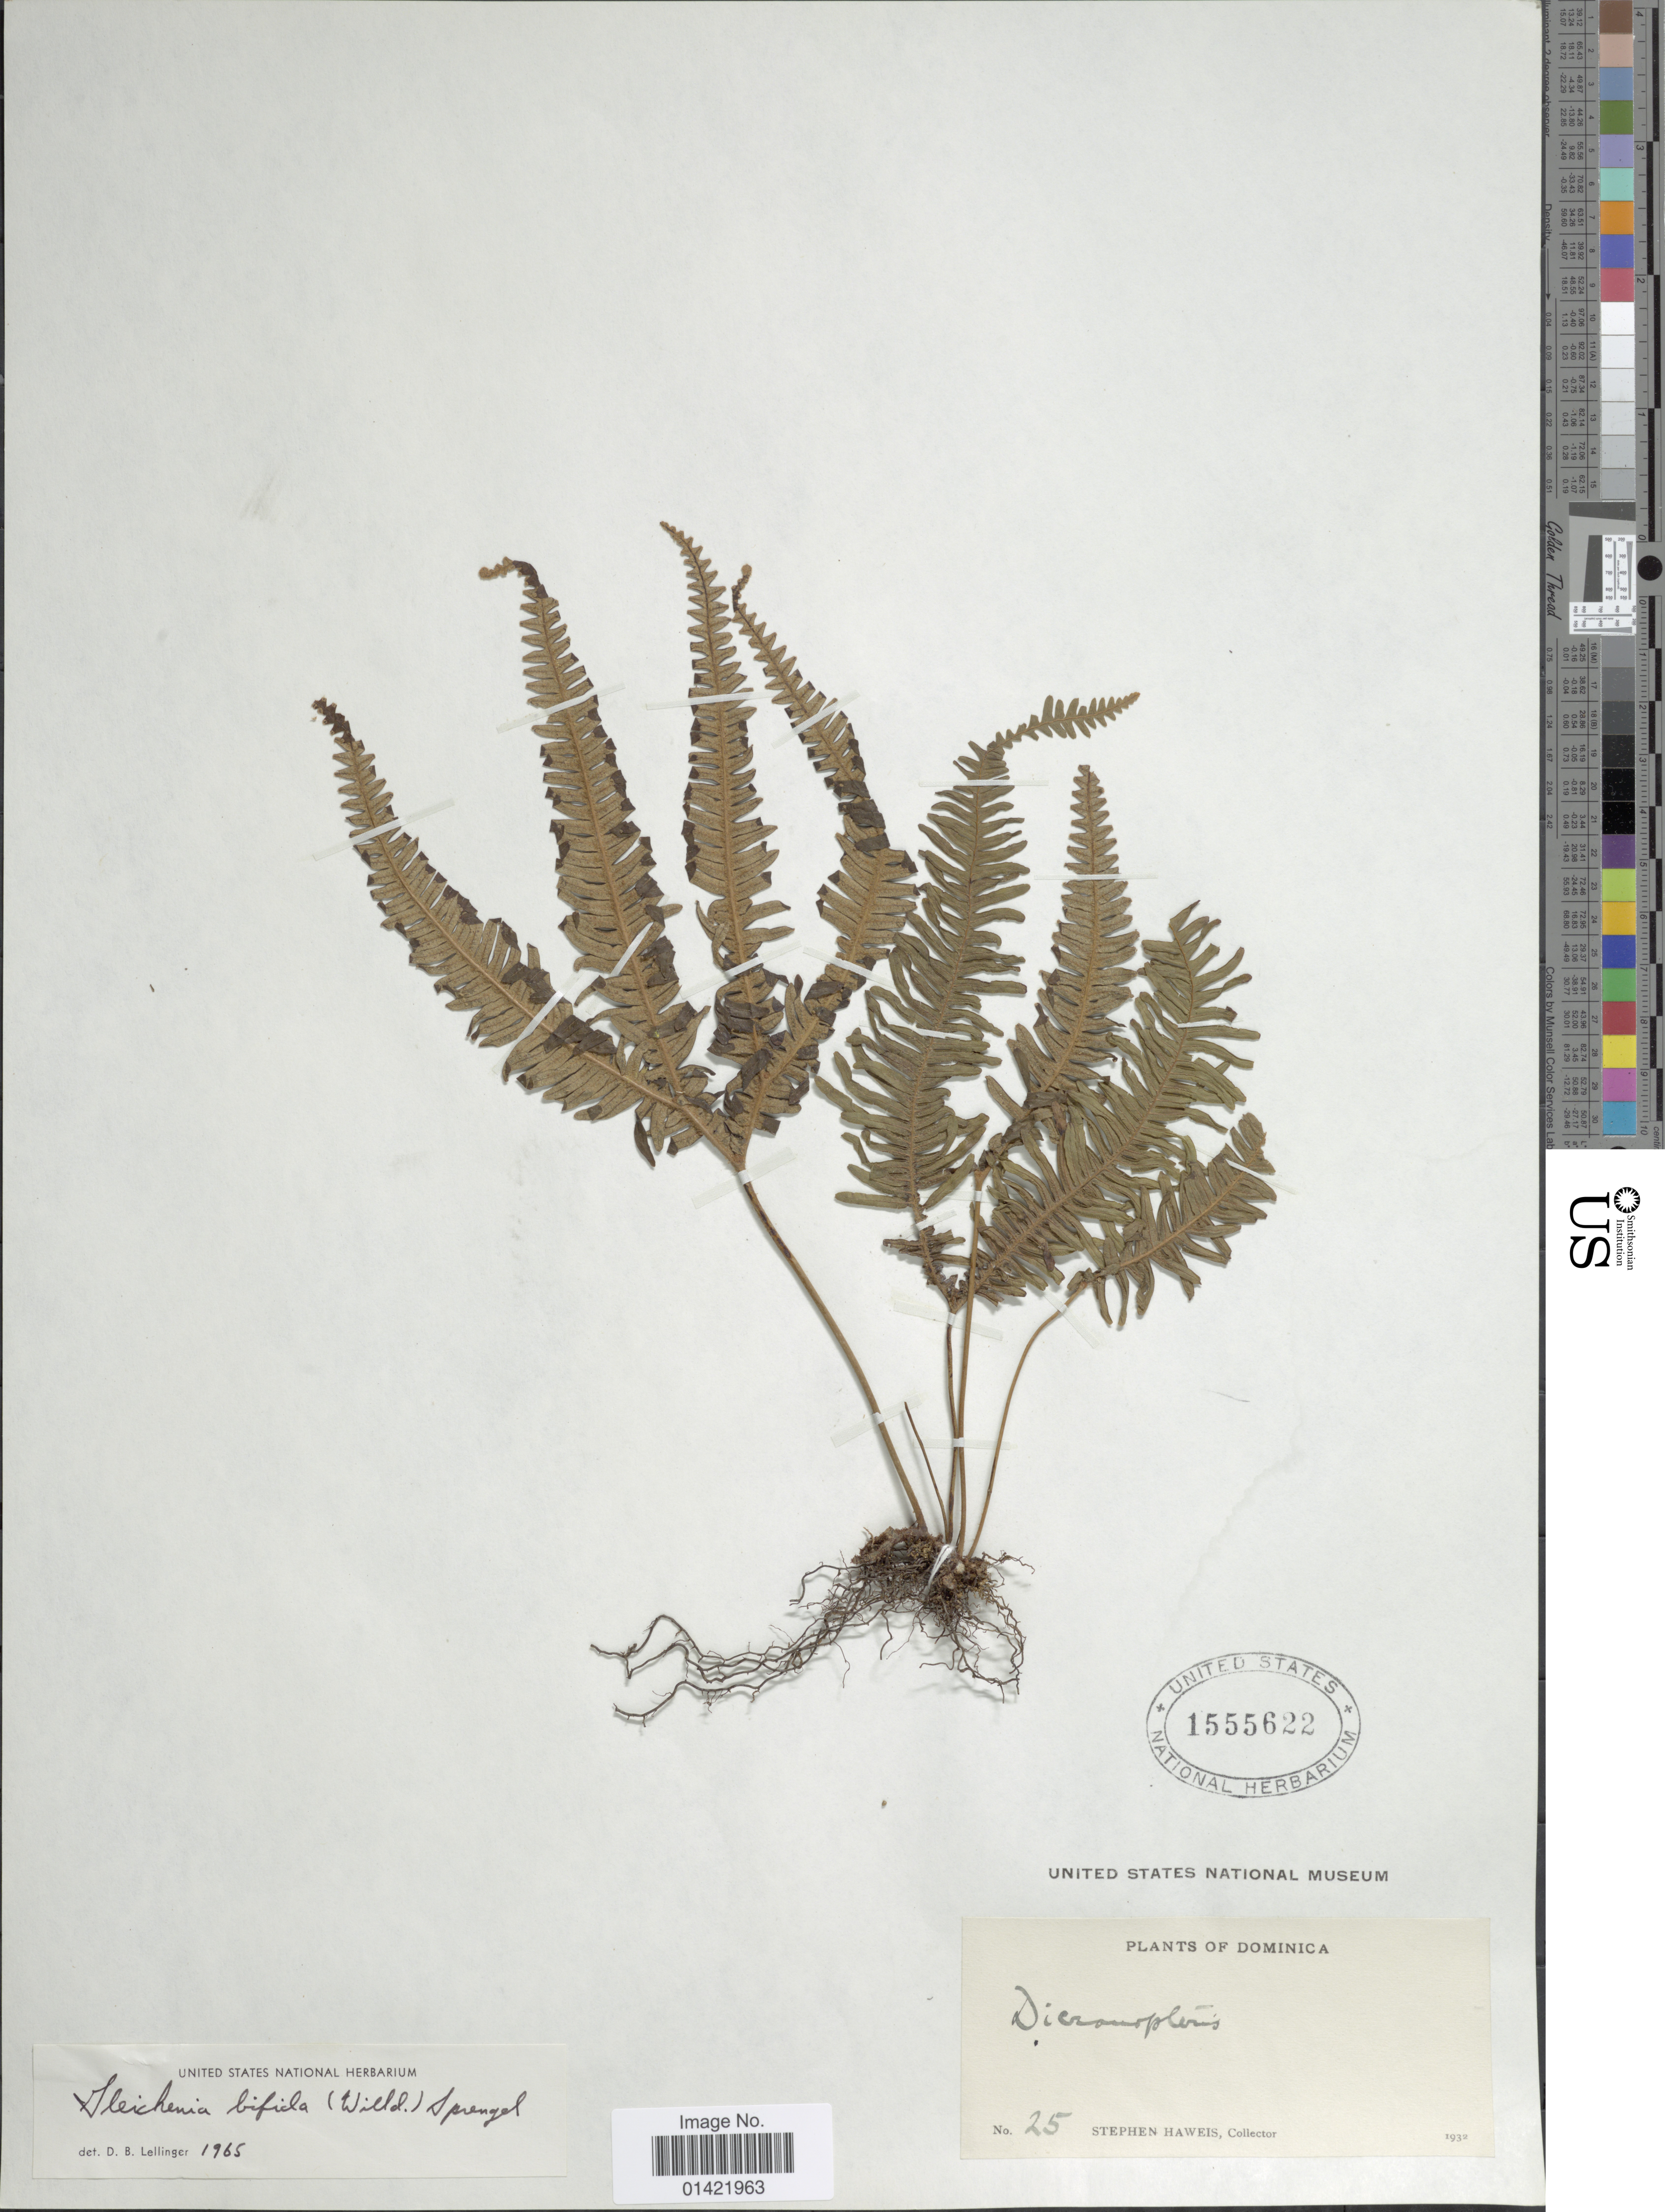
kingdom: Plantae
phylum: Tracheophyta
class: Polypodiopsida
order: Gleicheniales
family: Gleicheniaceae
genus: Sticherus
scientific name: Sticherus bifidus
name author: (Willd.) Ching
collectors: S. Haweis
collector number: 25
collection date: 1932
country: Dominica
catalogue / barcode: US 1555622